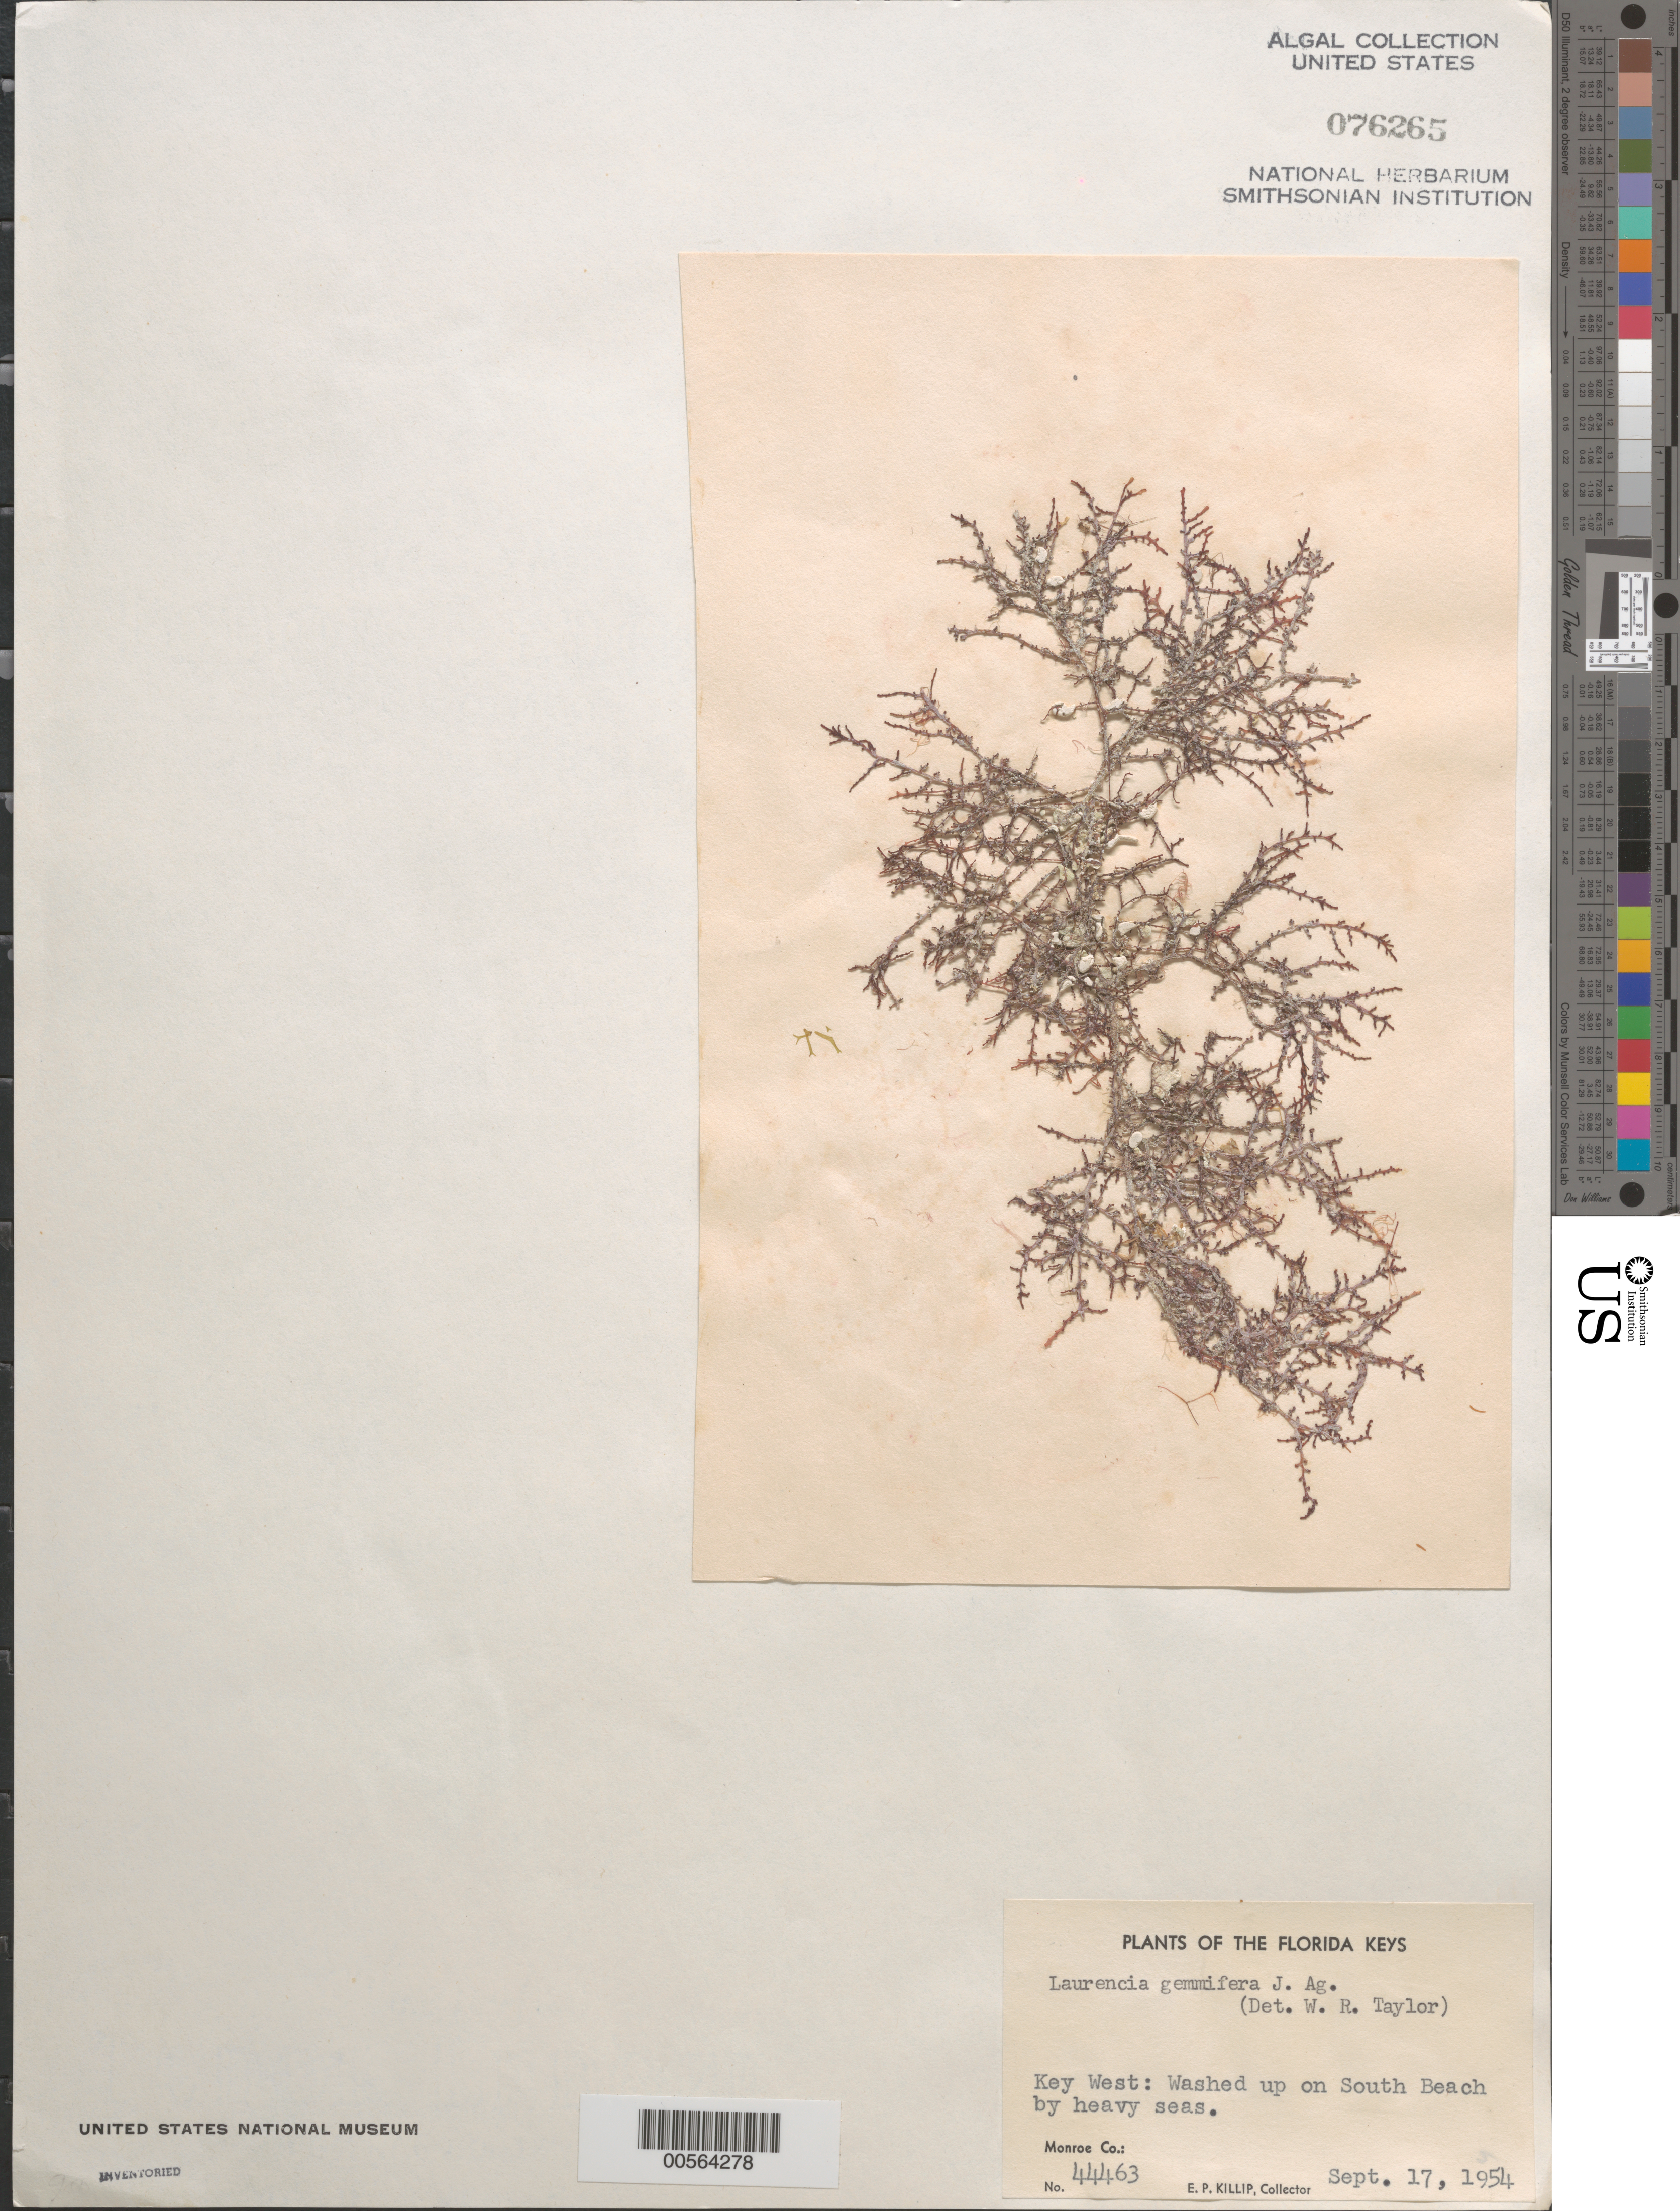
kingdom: Plantae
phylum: Rhodophyta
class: Florideophyceae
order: Ceramiales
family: Rhodomelaceae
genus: Yuzurua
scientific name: Yuzurua poiteaui var. gemmifera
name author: (Harvey) M.J. Wynne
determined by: Algae name updating Project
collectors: E. P. Killip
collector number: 44463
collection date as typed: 17 Sep 1954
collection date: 1954-09-17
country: United States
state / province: Florida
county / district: Monroe County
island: Key West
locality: South Beach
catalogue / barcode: US 76265